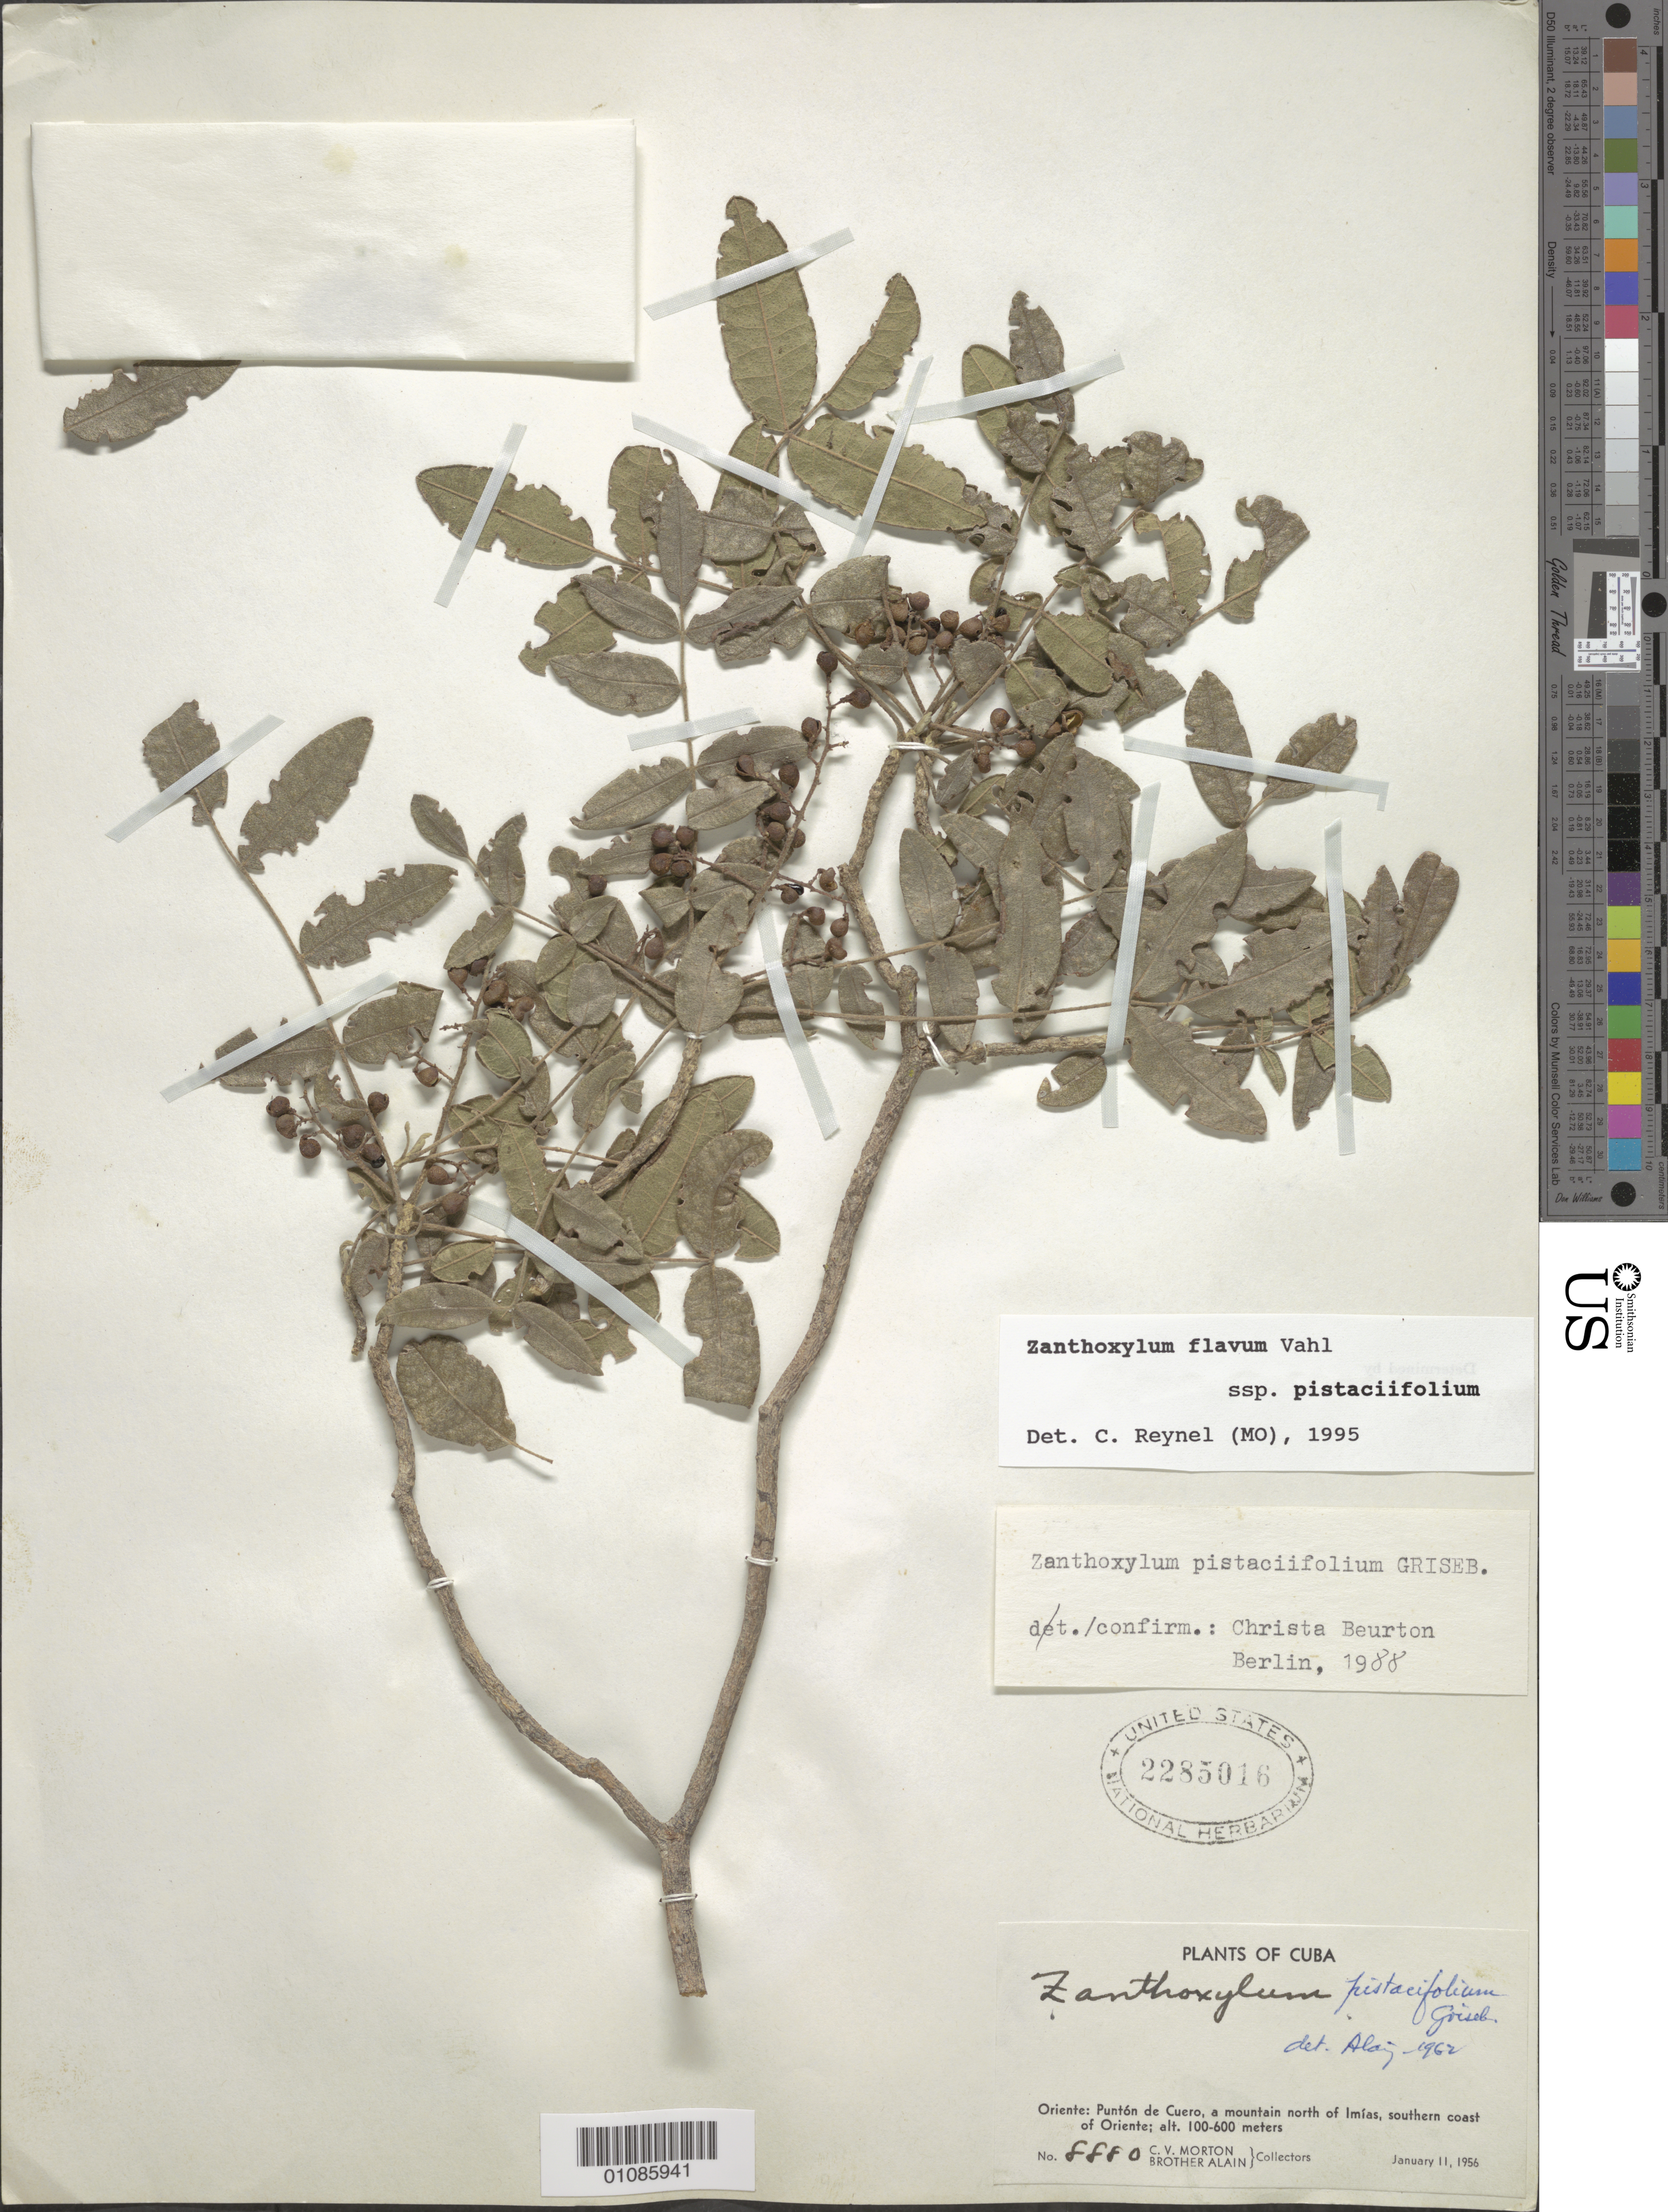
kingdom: Plantae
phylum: Tracheophyta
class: Magnoliopsida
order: Sapindales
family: Rutaceae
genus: Zanthoxylum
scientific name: Zanthoxylum pistaciifolium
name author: Griseb.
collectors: C. V. Morton & A. H. Liogier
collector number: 8880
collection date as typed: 11 Jan 1956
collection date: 1956-01-11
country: Cuba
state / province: Guantanamo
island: Cuba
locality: Mountain N of Imias, Southern Coast of Oriente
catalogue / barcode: US 2285016